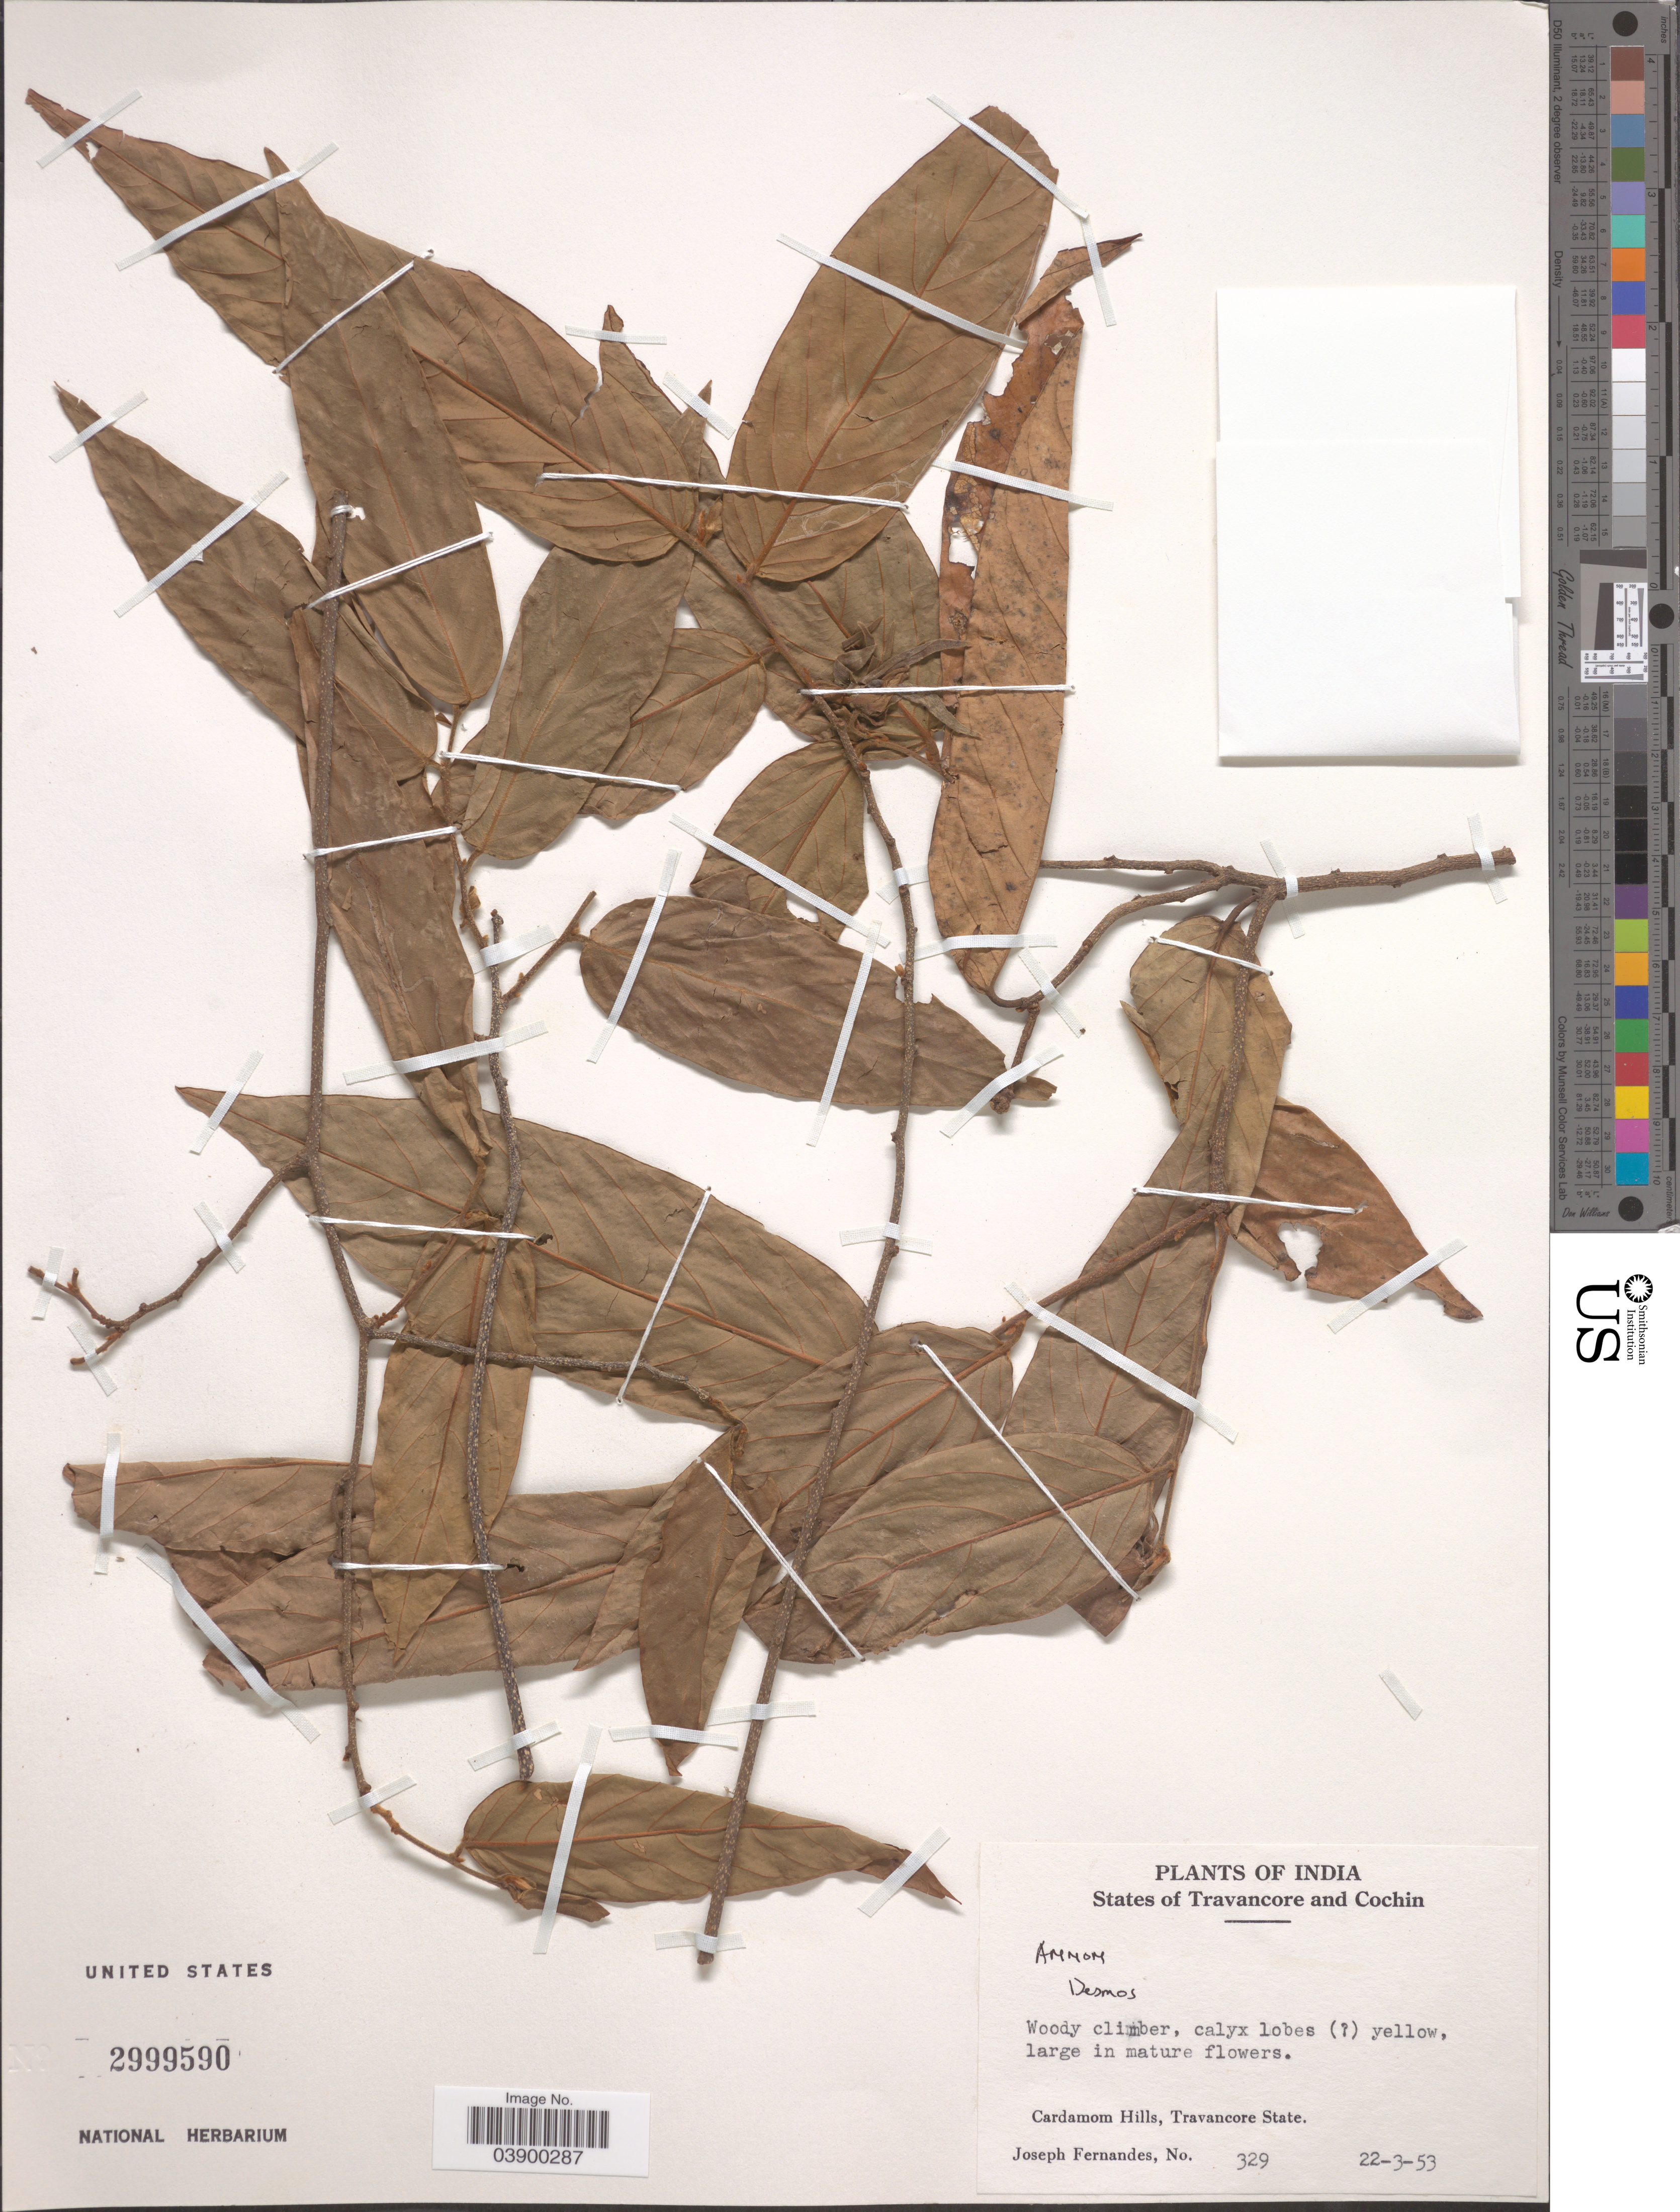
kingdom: Plantae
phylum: Tracheophyta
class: Magnoliopsida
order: Magnoliales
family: Annonaceae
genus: Desmos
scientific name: Desmos sp.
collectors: J. Fernandes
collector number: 329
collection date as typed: Transcribed d/m/y: 22/3/53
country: India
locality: Cardamom Hills, Travancore State.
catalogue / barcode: US 2999590